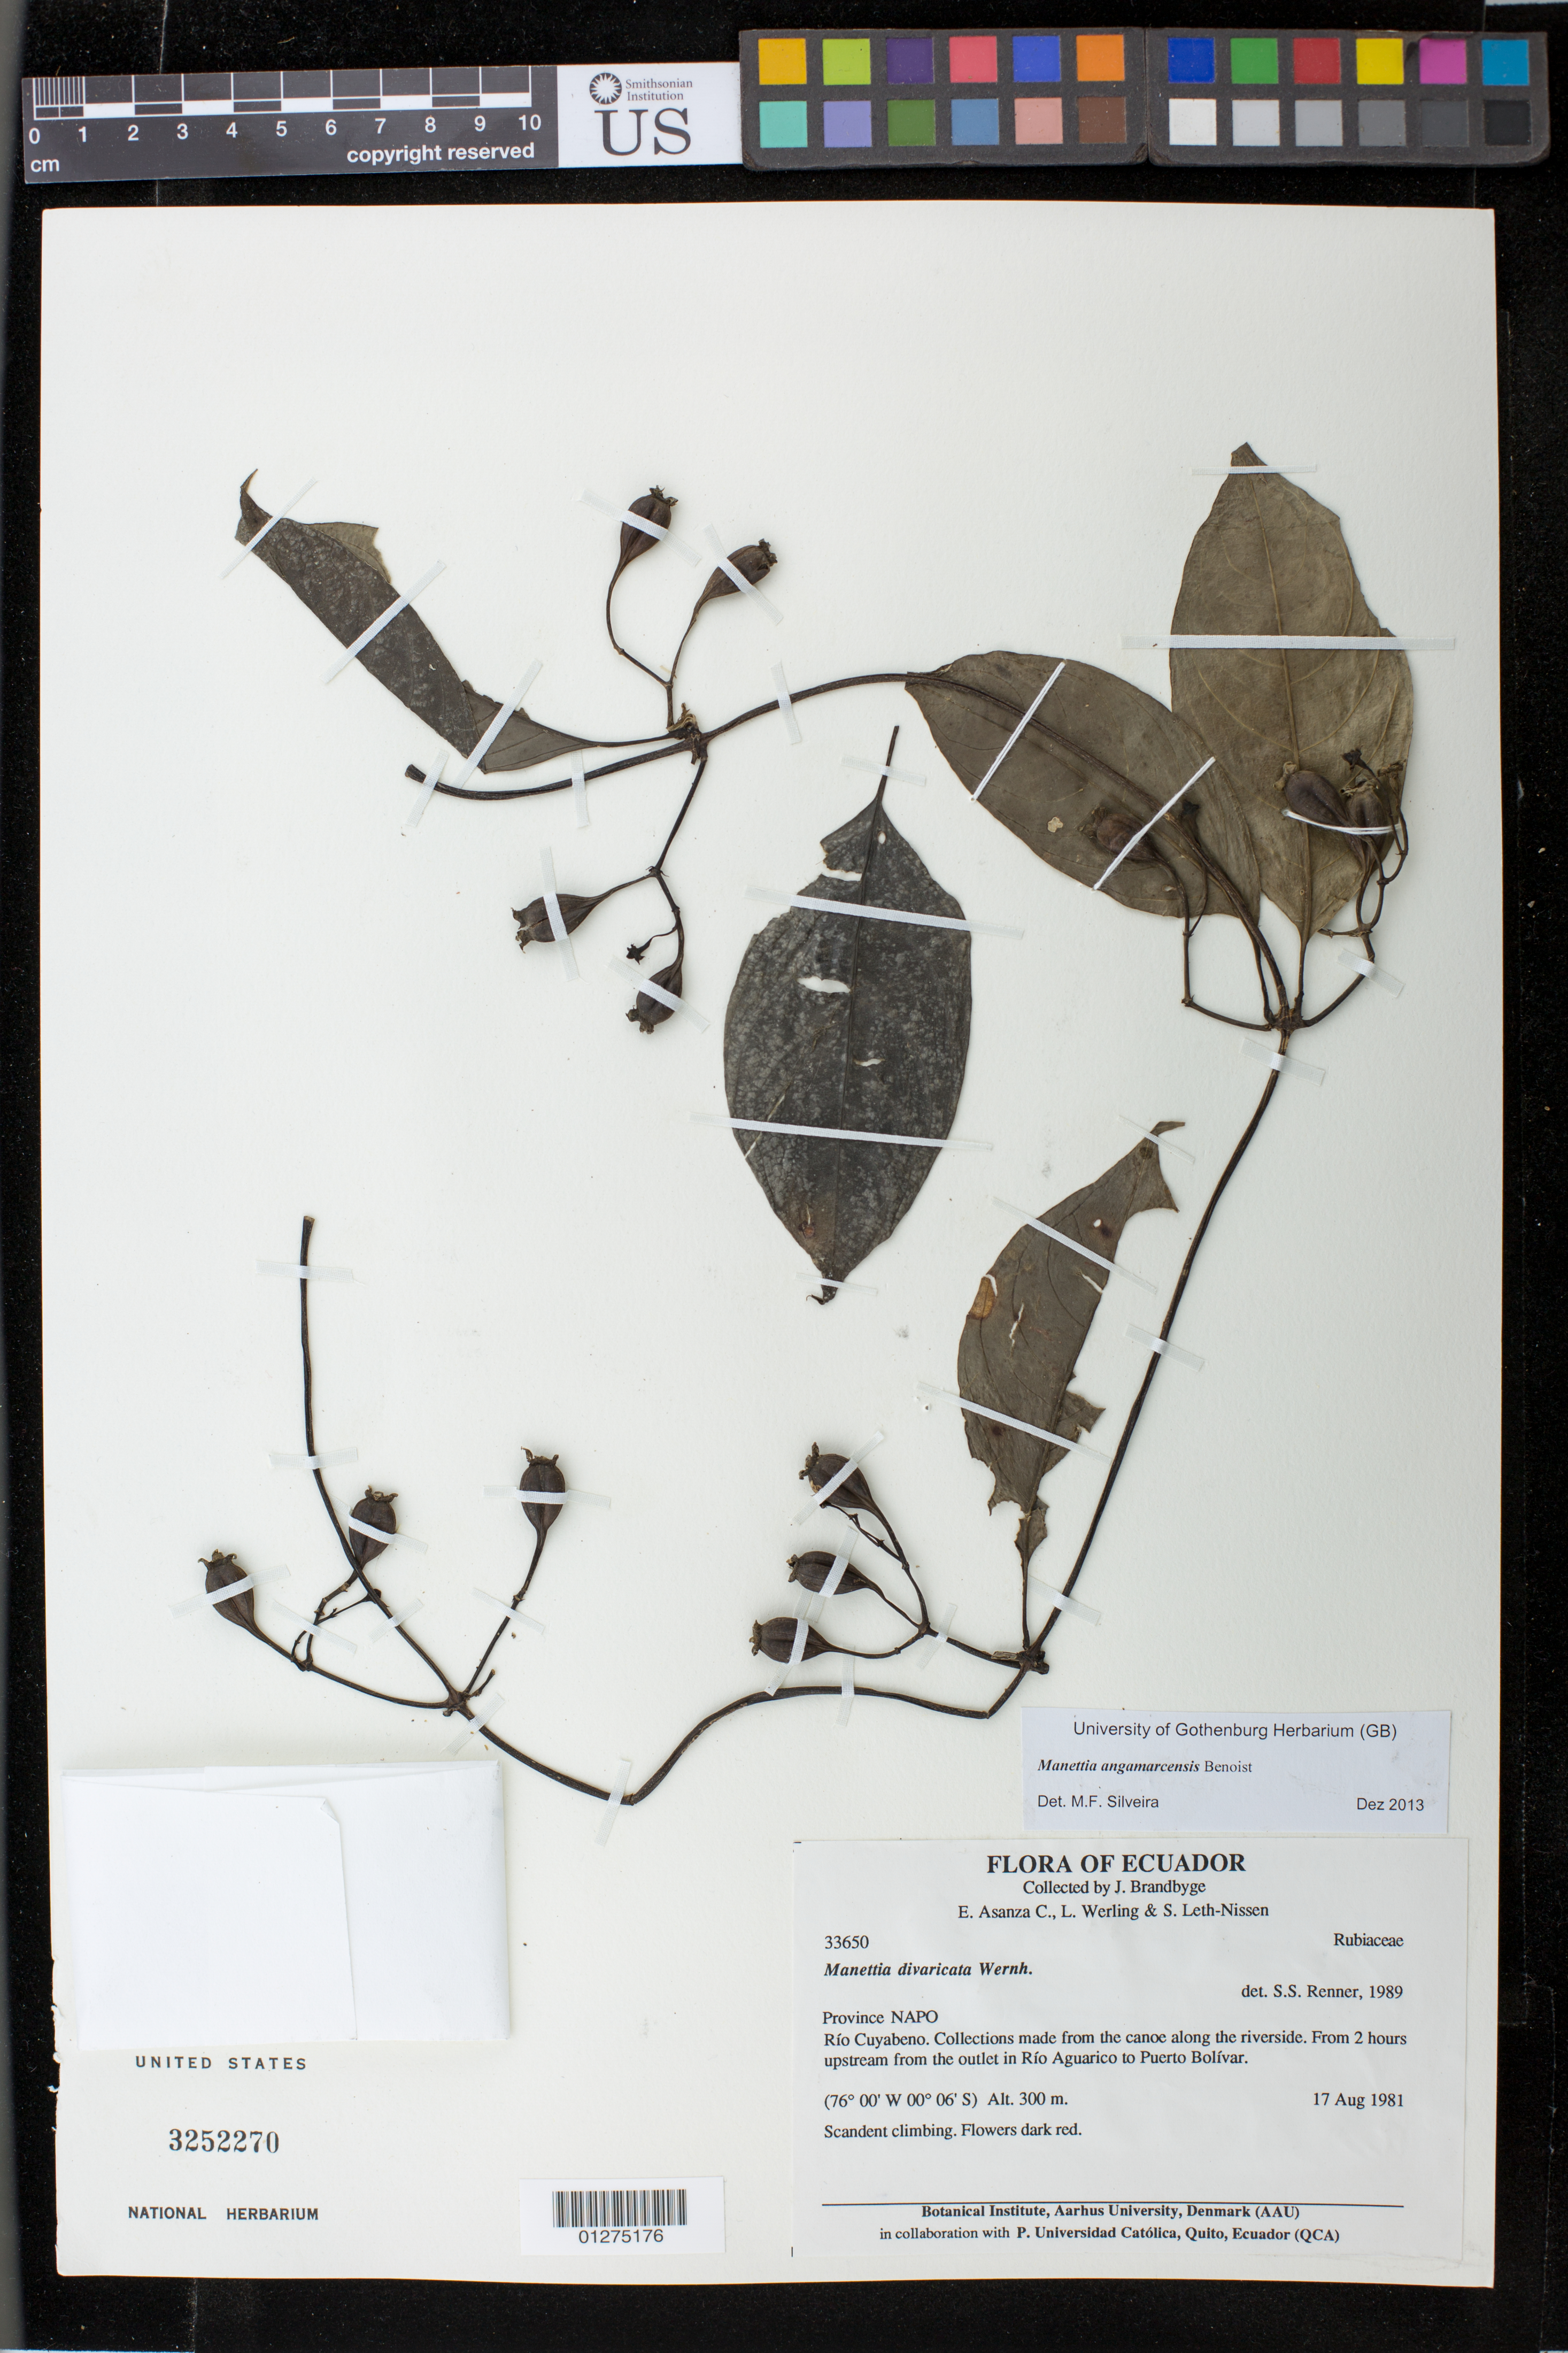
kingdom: Plantae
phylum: Tracheophyta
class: Magnoliopsida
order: Gentianales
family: Rubiaceae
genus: Manettia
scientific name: Manettia angamarcensis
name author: Benoist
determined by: Silveira, M. F.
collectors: J. Brandbyge, E. Asanza C., L. Werling & S. Leth-Nissen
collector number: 33650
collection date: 1981-08-17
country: Ecuador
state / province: Napo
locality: Río Cuyabeno. From 2 hours upstream from the outlet in Río Aguarico to Puerto Bolívar.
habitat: along riverside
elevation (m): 300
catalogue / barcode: US 3252270